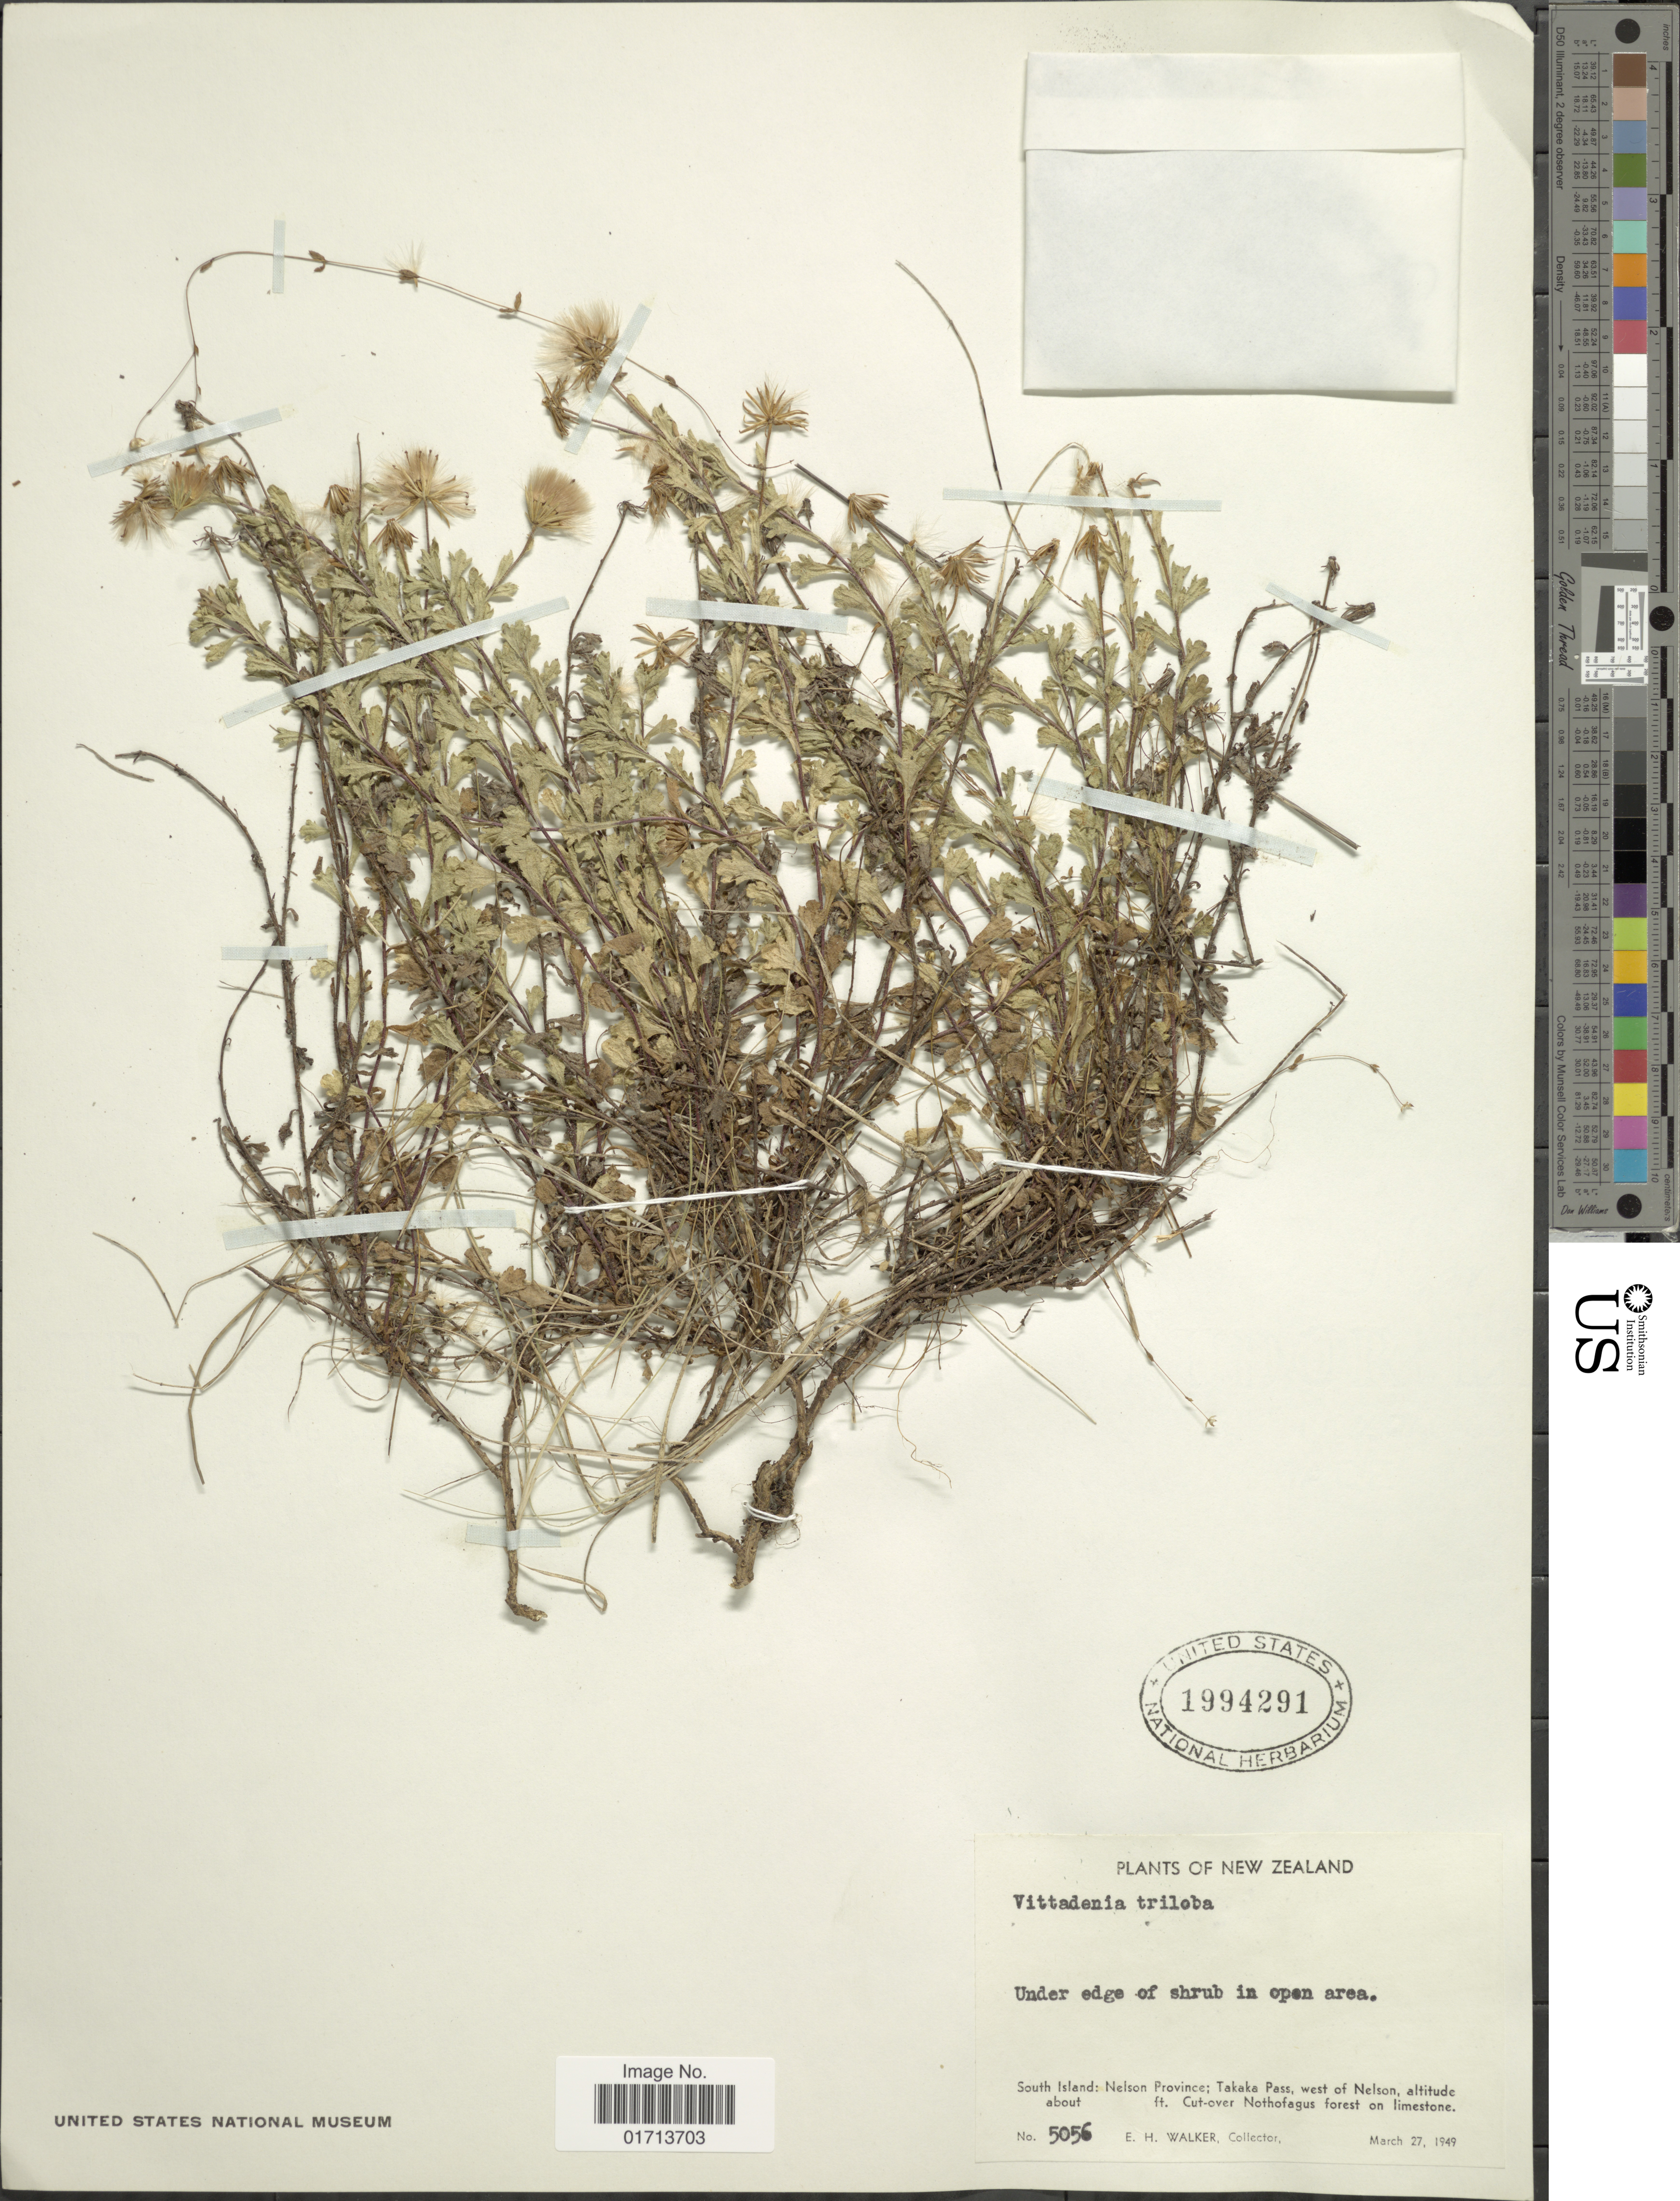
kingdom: Plantae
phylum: Tracheophyta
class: Magnoliopsida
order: Asterales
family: Asteraceae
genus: Vittadinia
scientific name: Vittadinia triloba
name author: (Gaudich.) DC.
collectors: E. H. Walker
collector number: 5056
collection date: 1949-03-27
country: New Zealand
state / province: Nelson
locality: South Island: Nelson Province; Takaka Pass, west of Nelson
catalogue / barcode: US 1994291